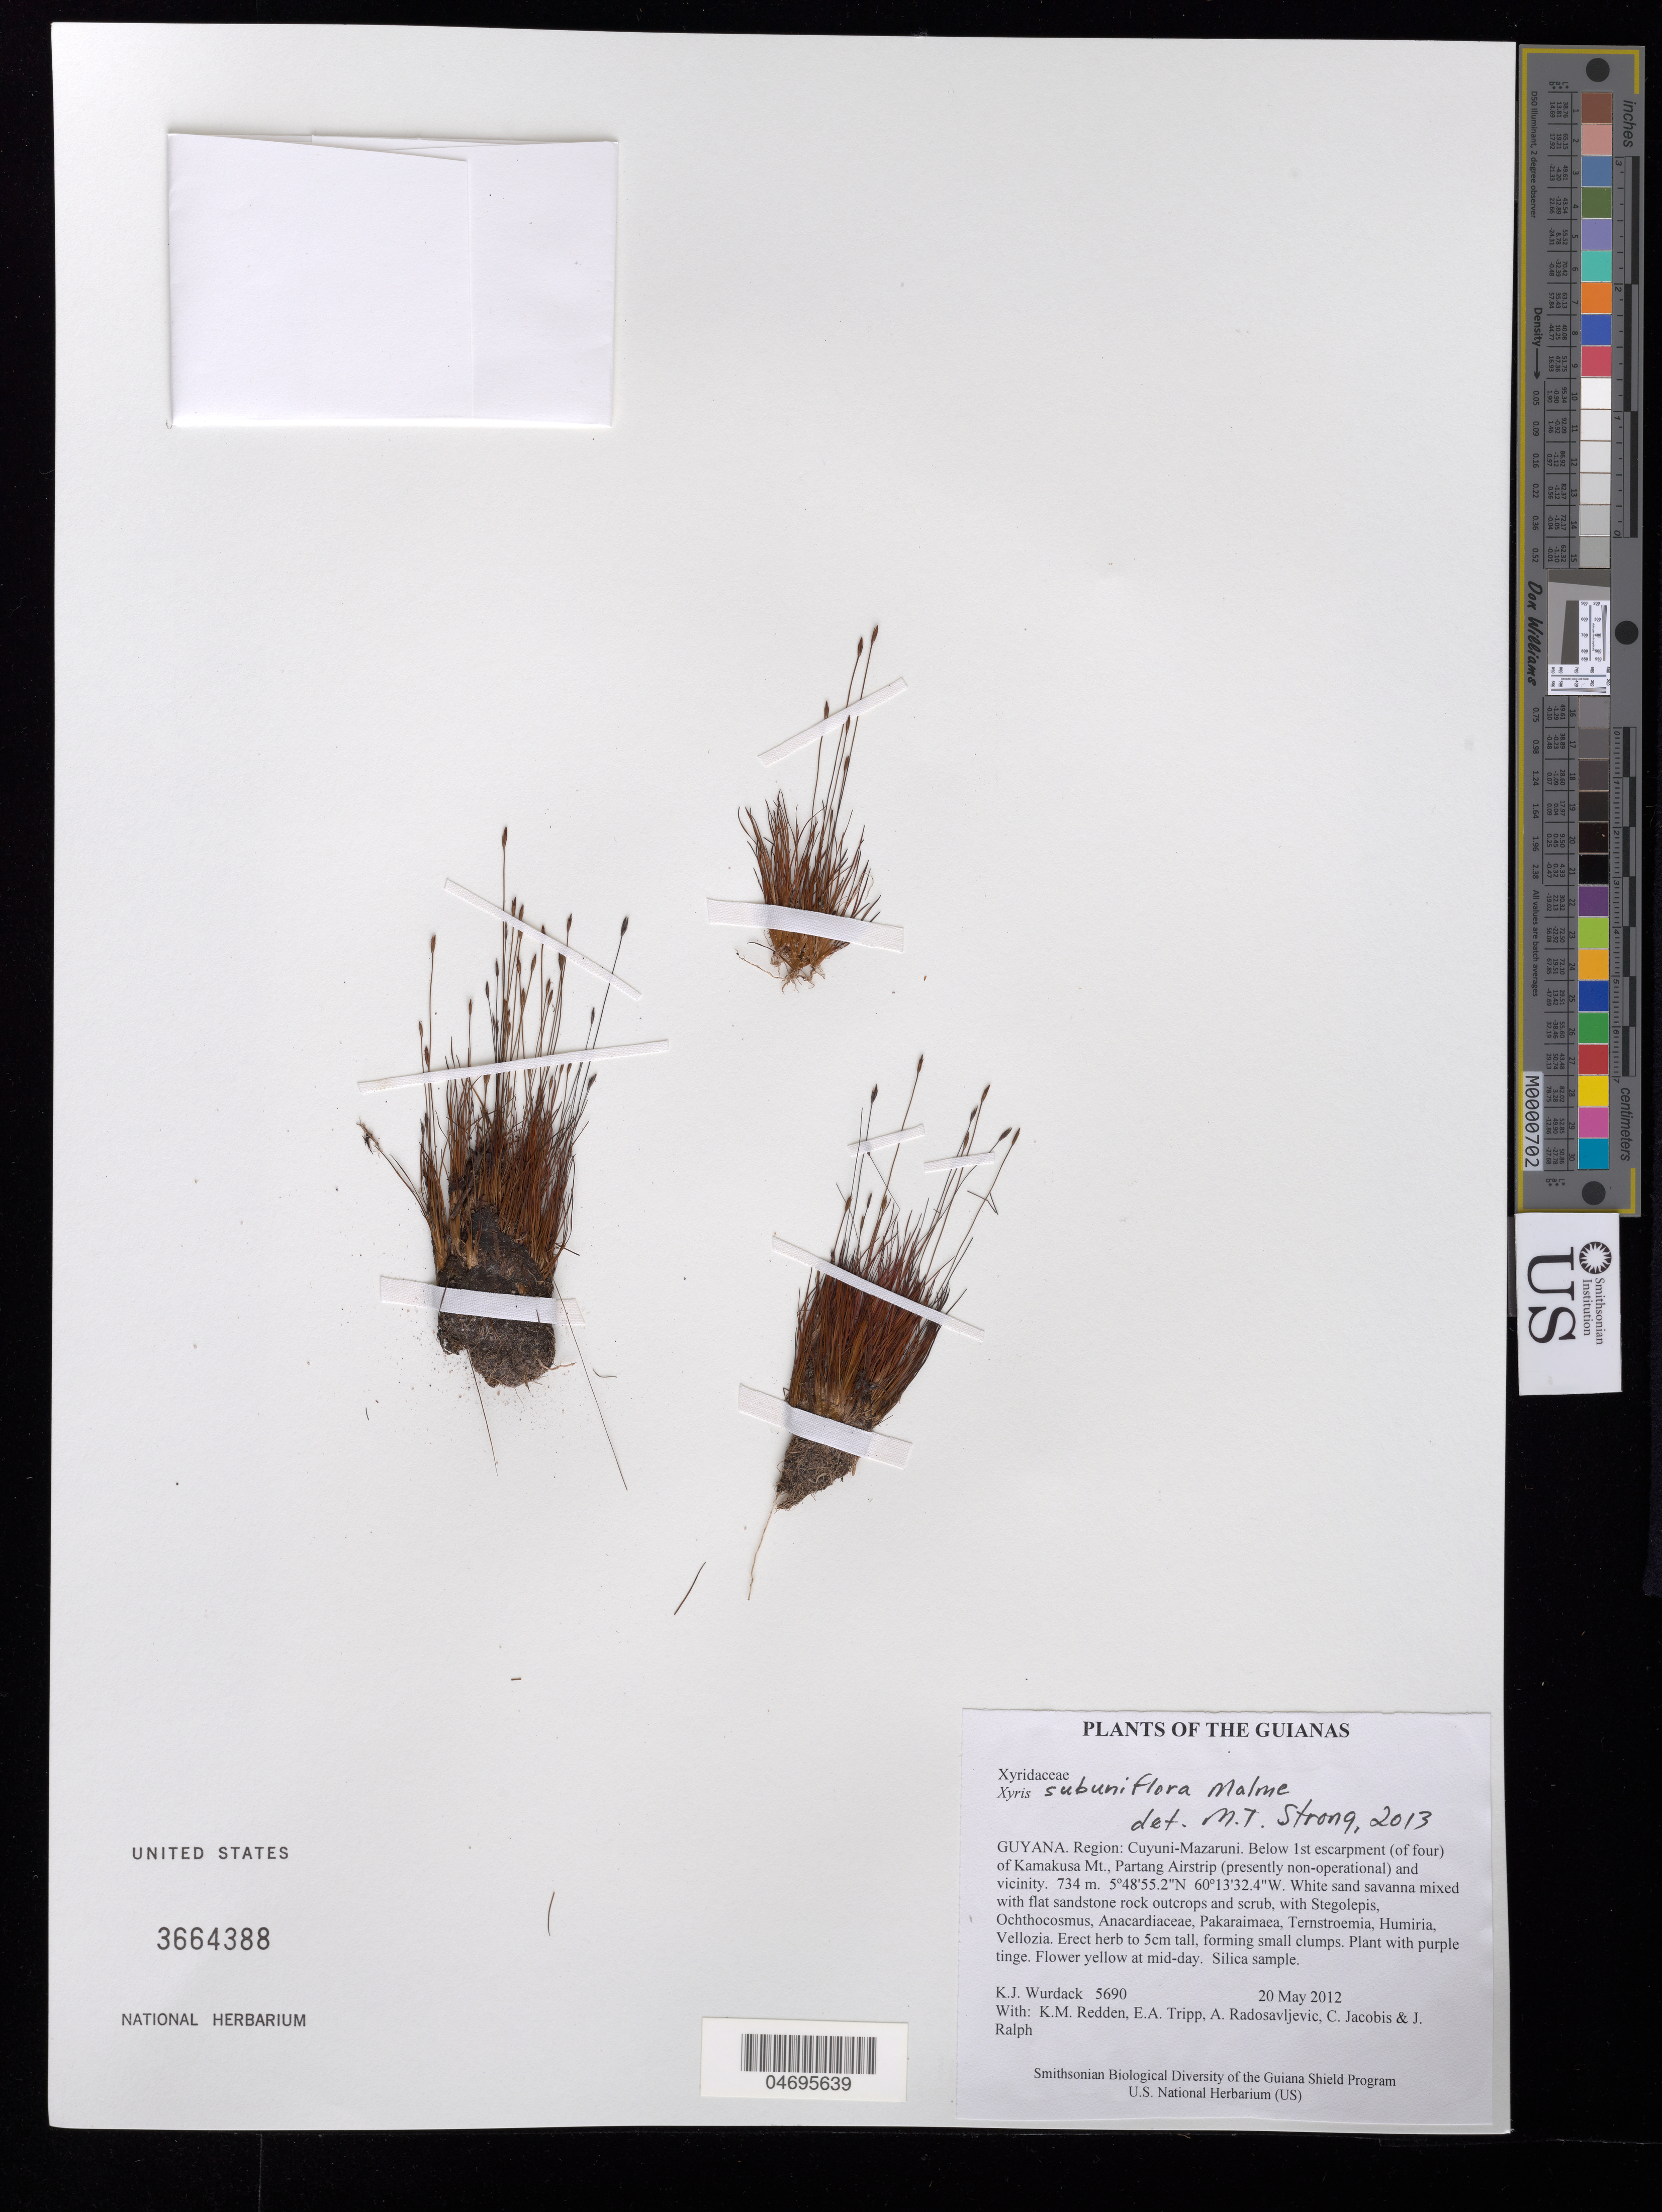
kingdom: Plantae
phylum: Tracheophyta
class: Liliopsida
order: Poales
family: Xyridaceae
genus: Xyris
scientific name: Xyris subuniflora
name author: Malme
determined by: Strong, M. T., (US), Smithsonian Institution - National Museum of Natural History (UNITED STATES)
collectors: K. Wurdack, K. M. Redden, E. Tripp, A. Radosavljevic, C. Jacobis & J. Ralph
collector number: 5690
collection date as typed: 20 May 2012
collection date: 2012-05-20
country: Guyana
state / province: Cuyuni-Mazaruni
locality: Below 1st escarpment (of four) of Kamakusa Mt., Partang Airstrip (presently non-operational) and vicinity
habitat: White sand savanna mixed with flat sandstone rock outcrops and scrub, with Stegolepis, Ochthocosmus, Anacardiaceae, Pakaraimaea, Ternstroemia, Humiria, Vellozia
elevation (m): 734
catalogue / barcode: US 3664388